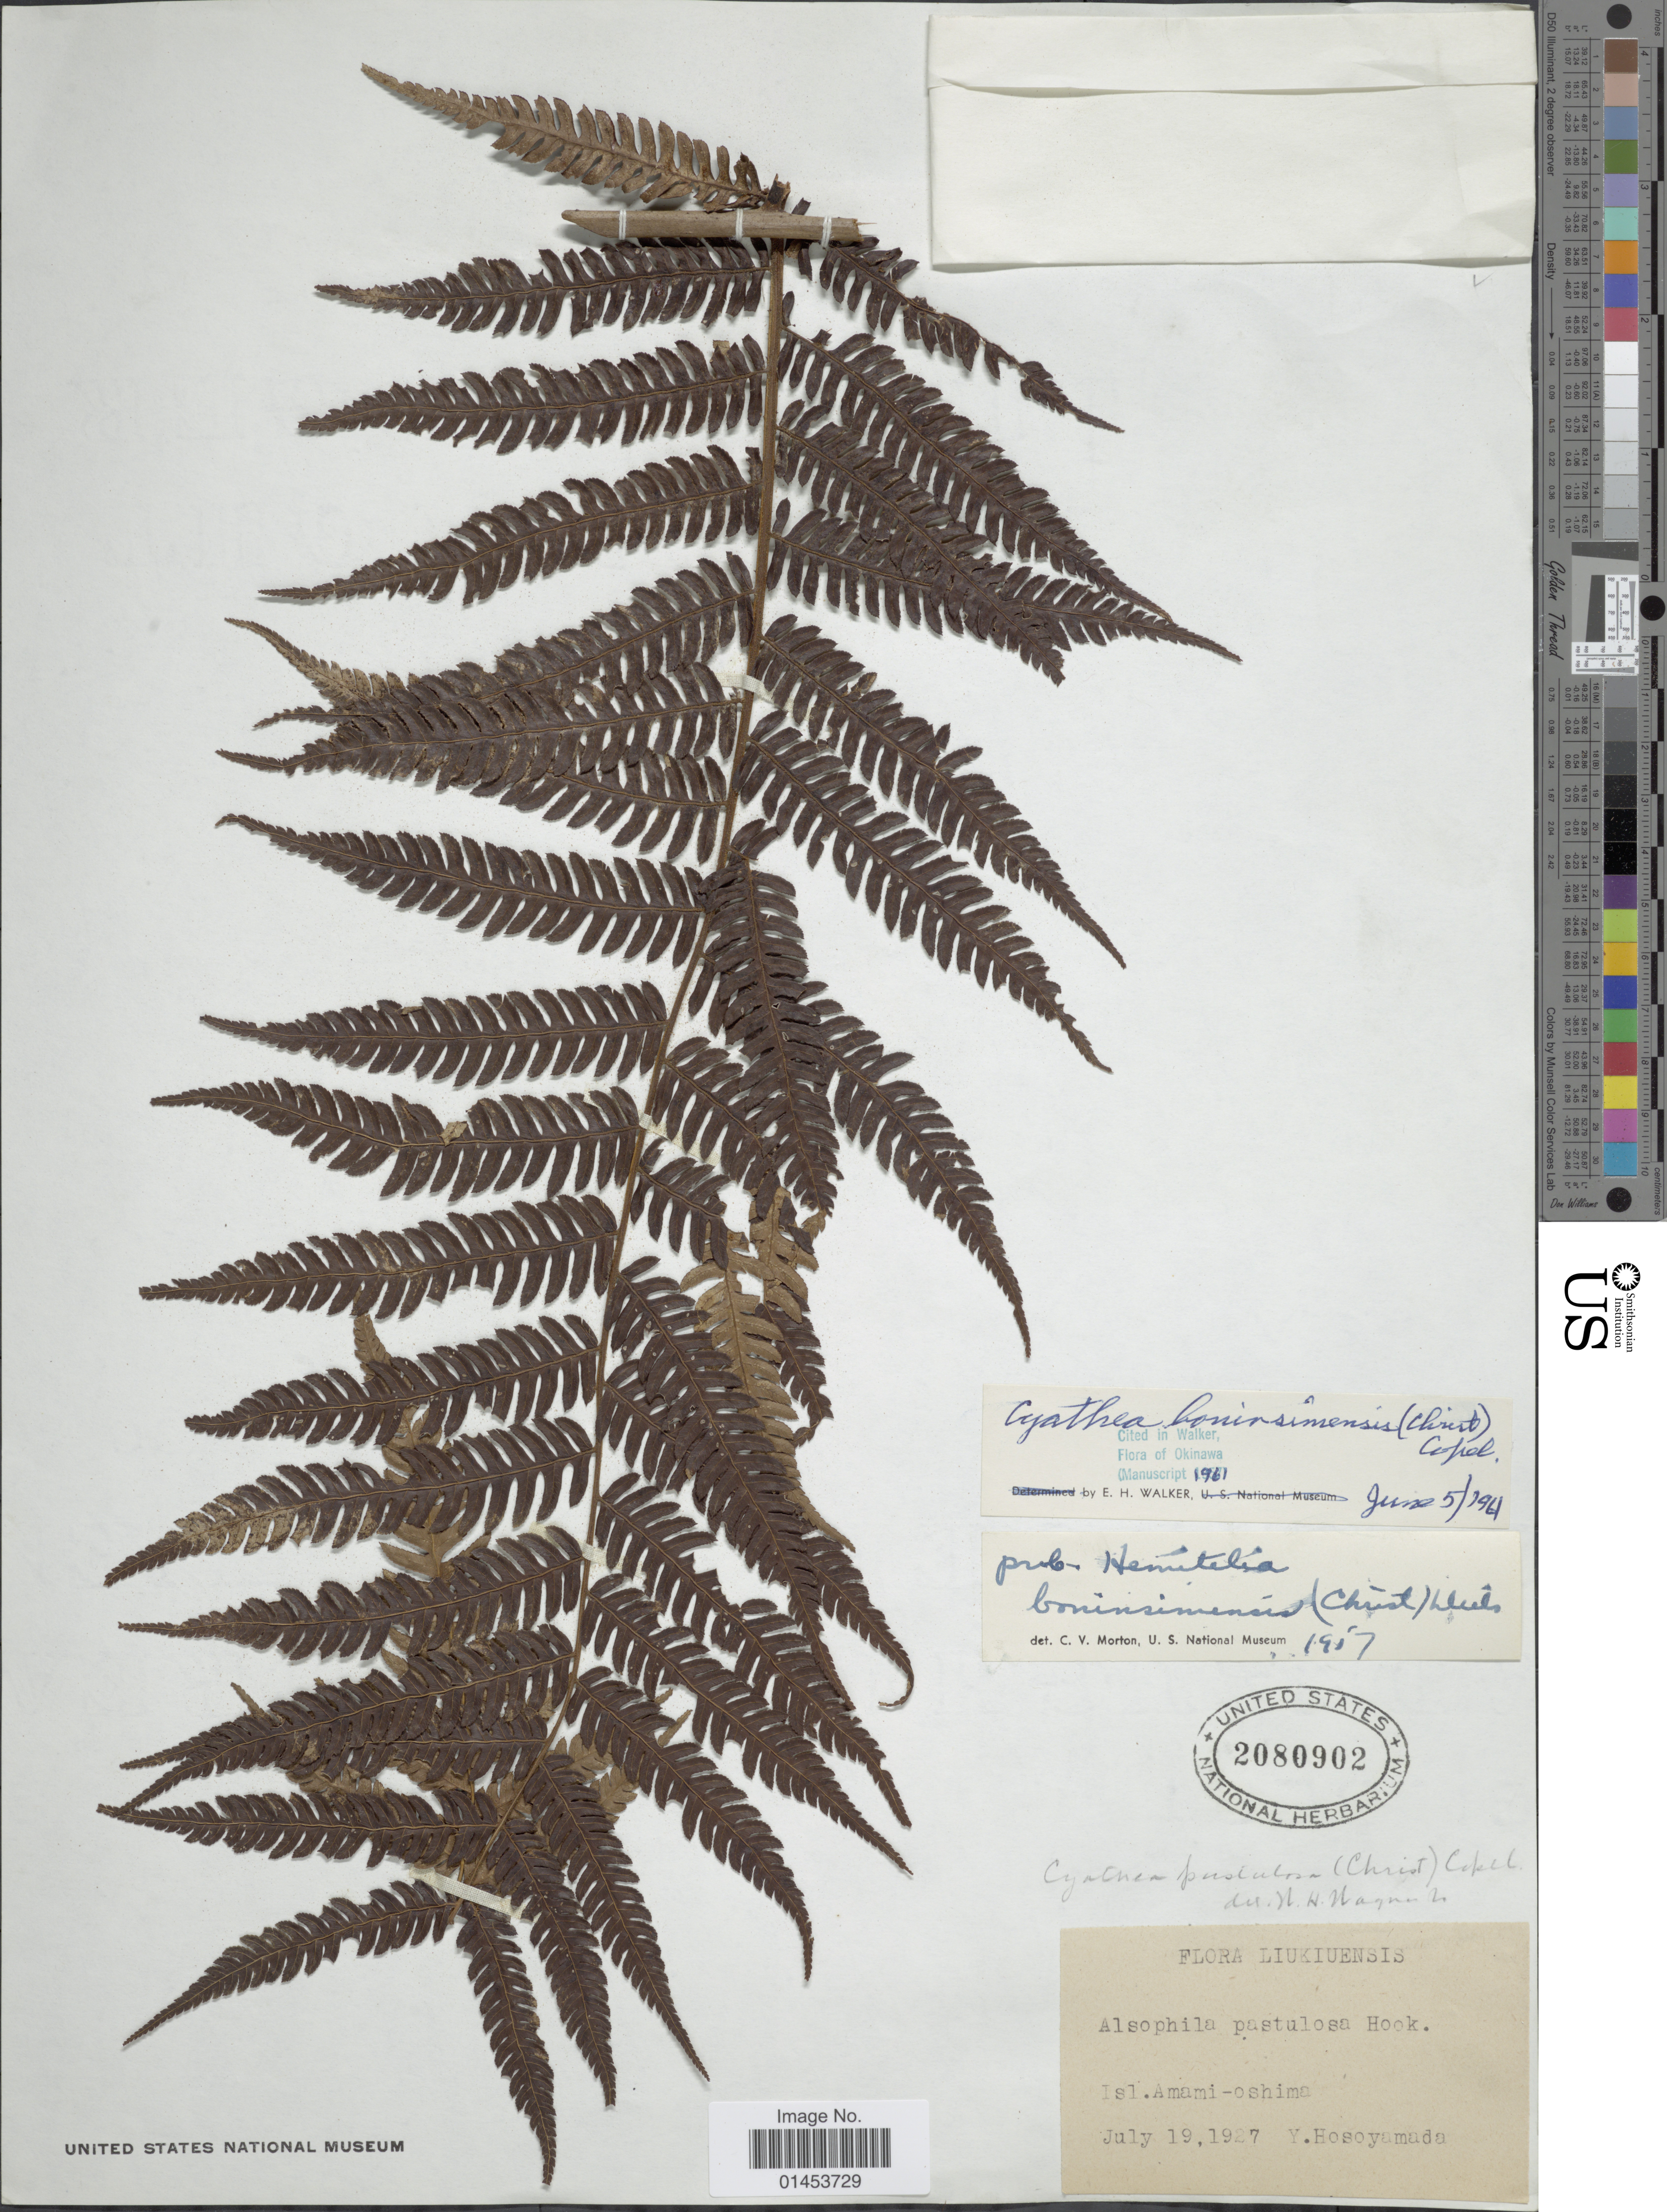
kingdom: Plantae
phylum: Tracheophyta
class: Polypodiopsida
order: Cyatheales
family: Cyatheaceae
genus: Cyathea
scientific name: Cyathea spinulosa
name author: Wall. ex Hook.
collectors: Y. Hosoyamada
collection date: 1927-07-19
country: Japan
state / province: Okinawa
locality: Liukiuensis, Isl. Amami-Oshima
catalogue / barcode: US 2080902